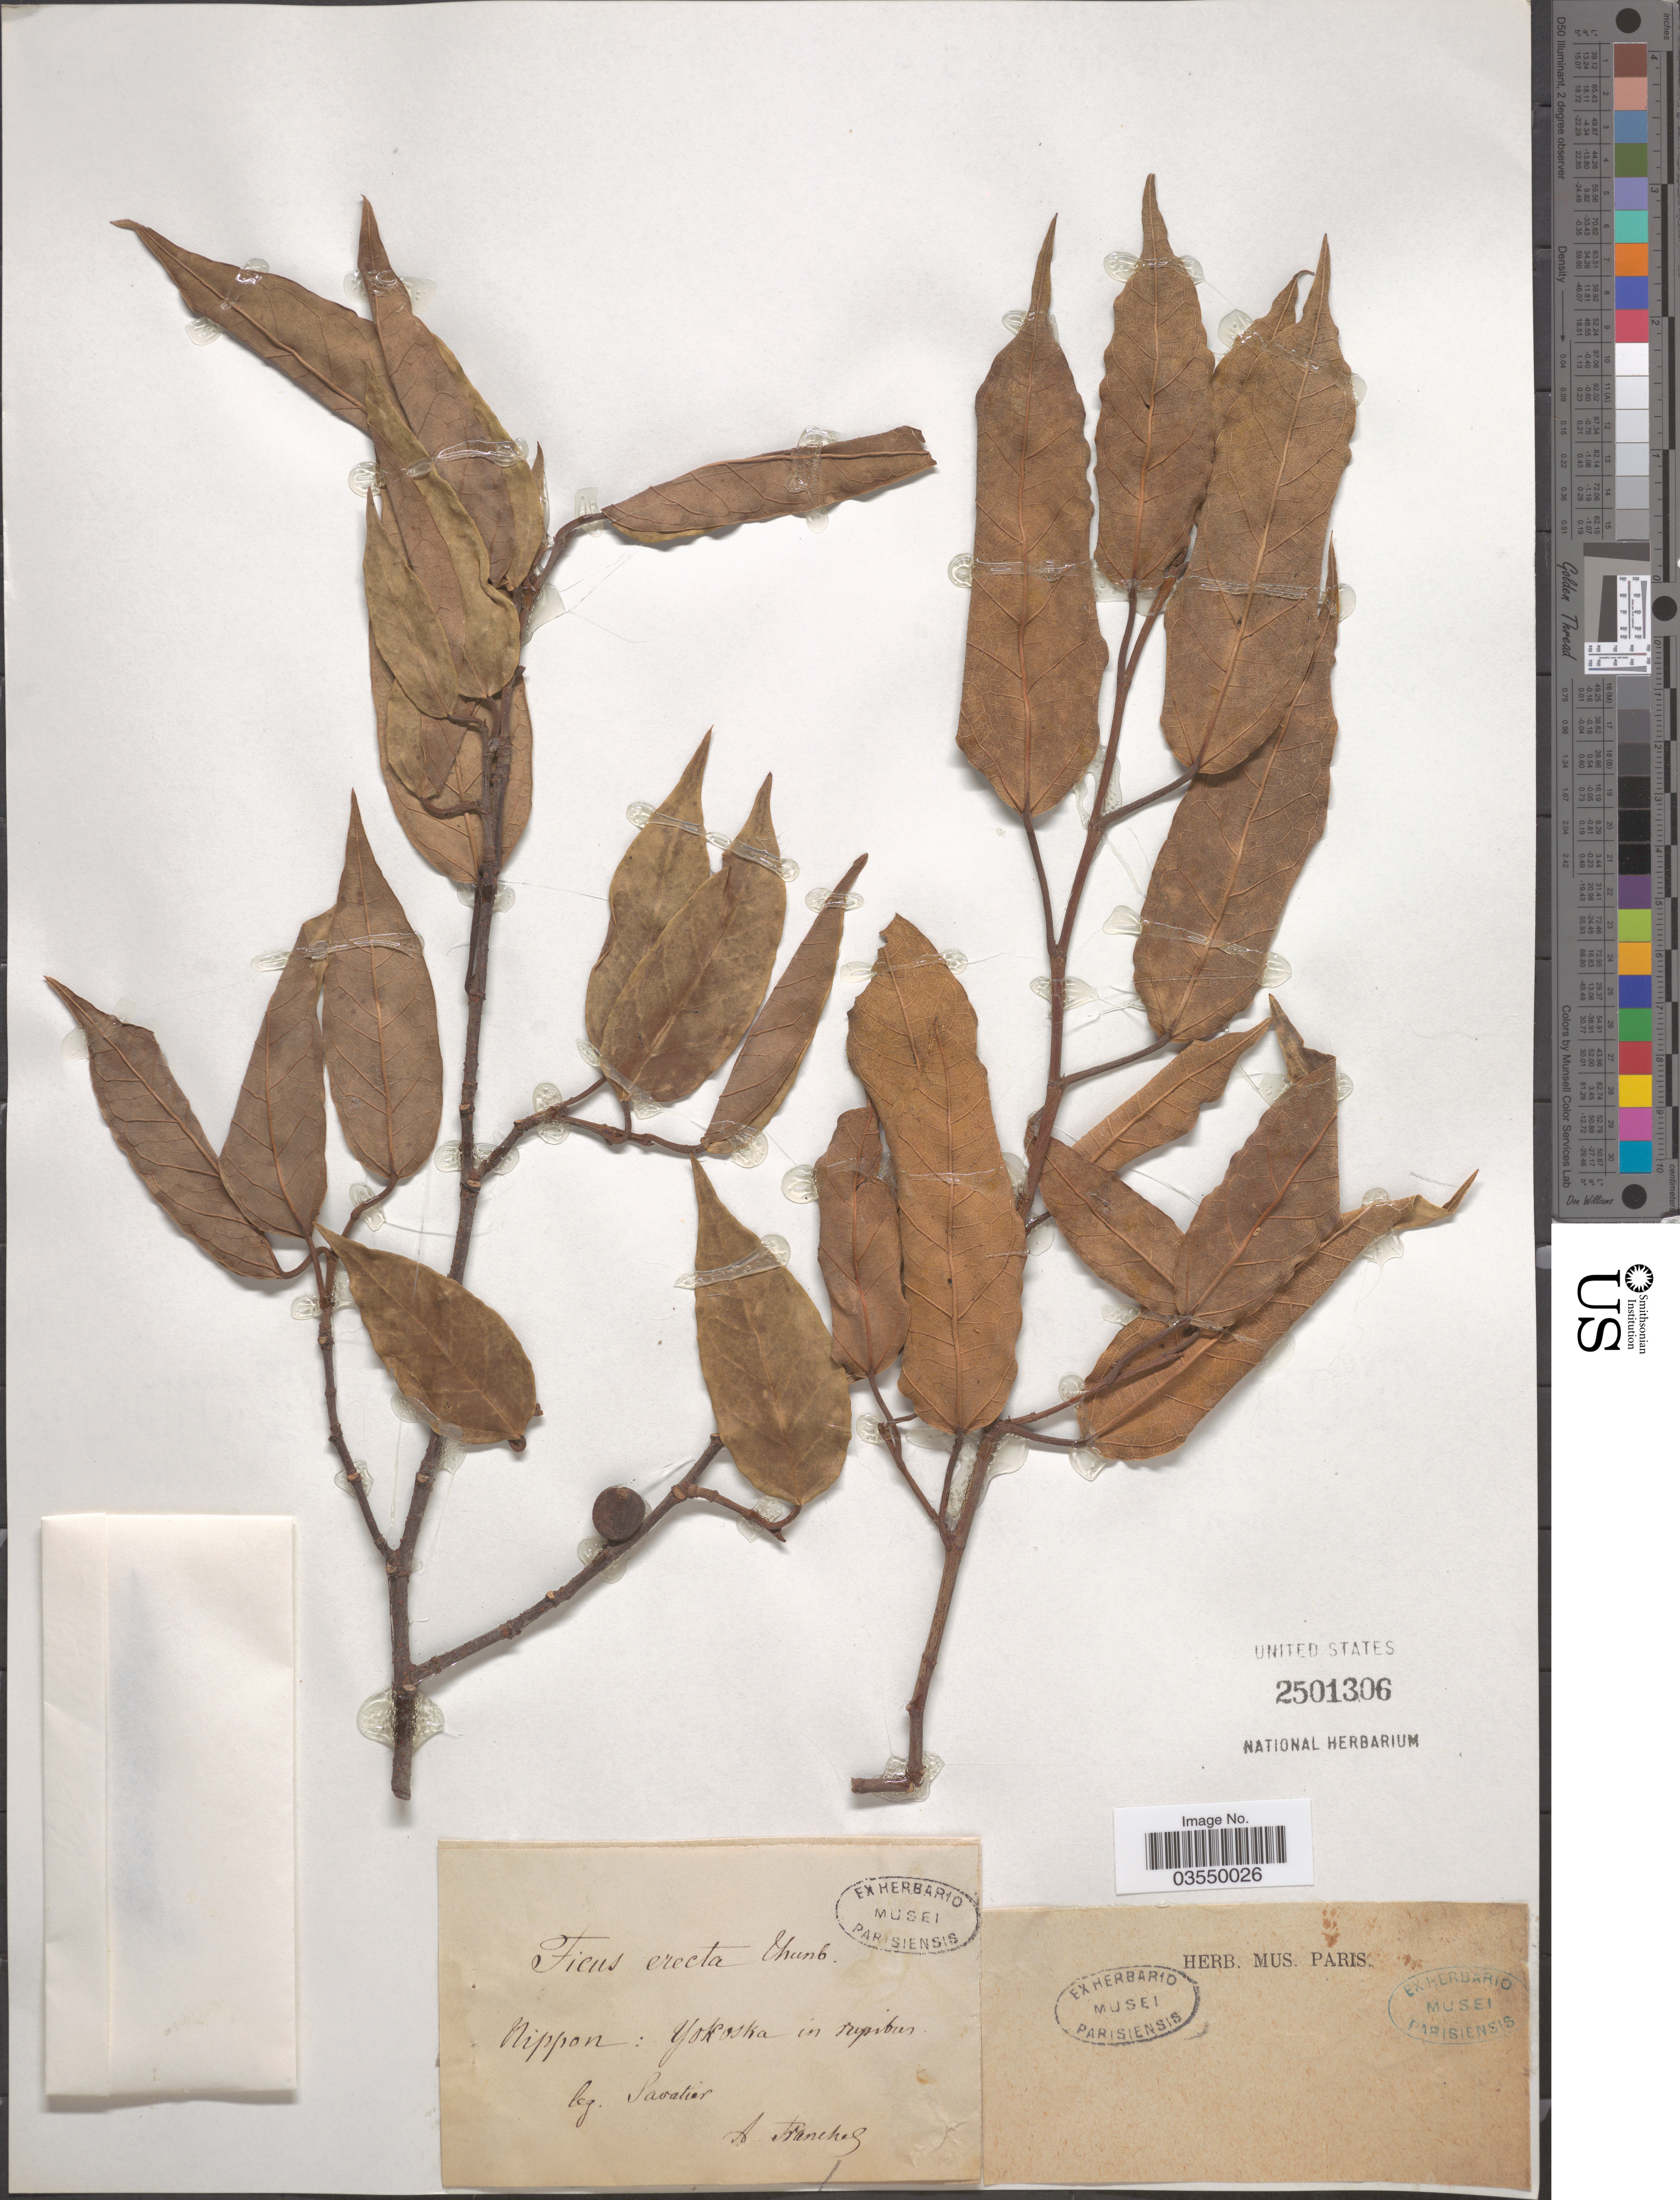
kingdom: Plantae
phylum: Tracheophyta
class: Magnoliopsida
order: Rosales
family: Moraceae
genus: Ficus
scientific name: Ficus erecta var. erecta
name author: Thunb.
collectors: Savatier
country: Japan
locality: Nippon: Yokoska in rupibus.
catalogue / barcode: US 2501306